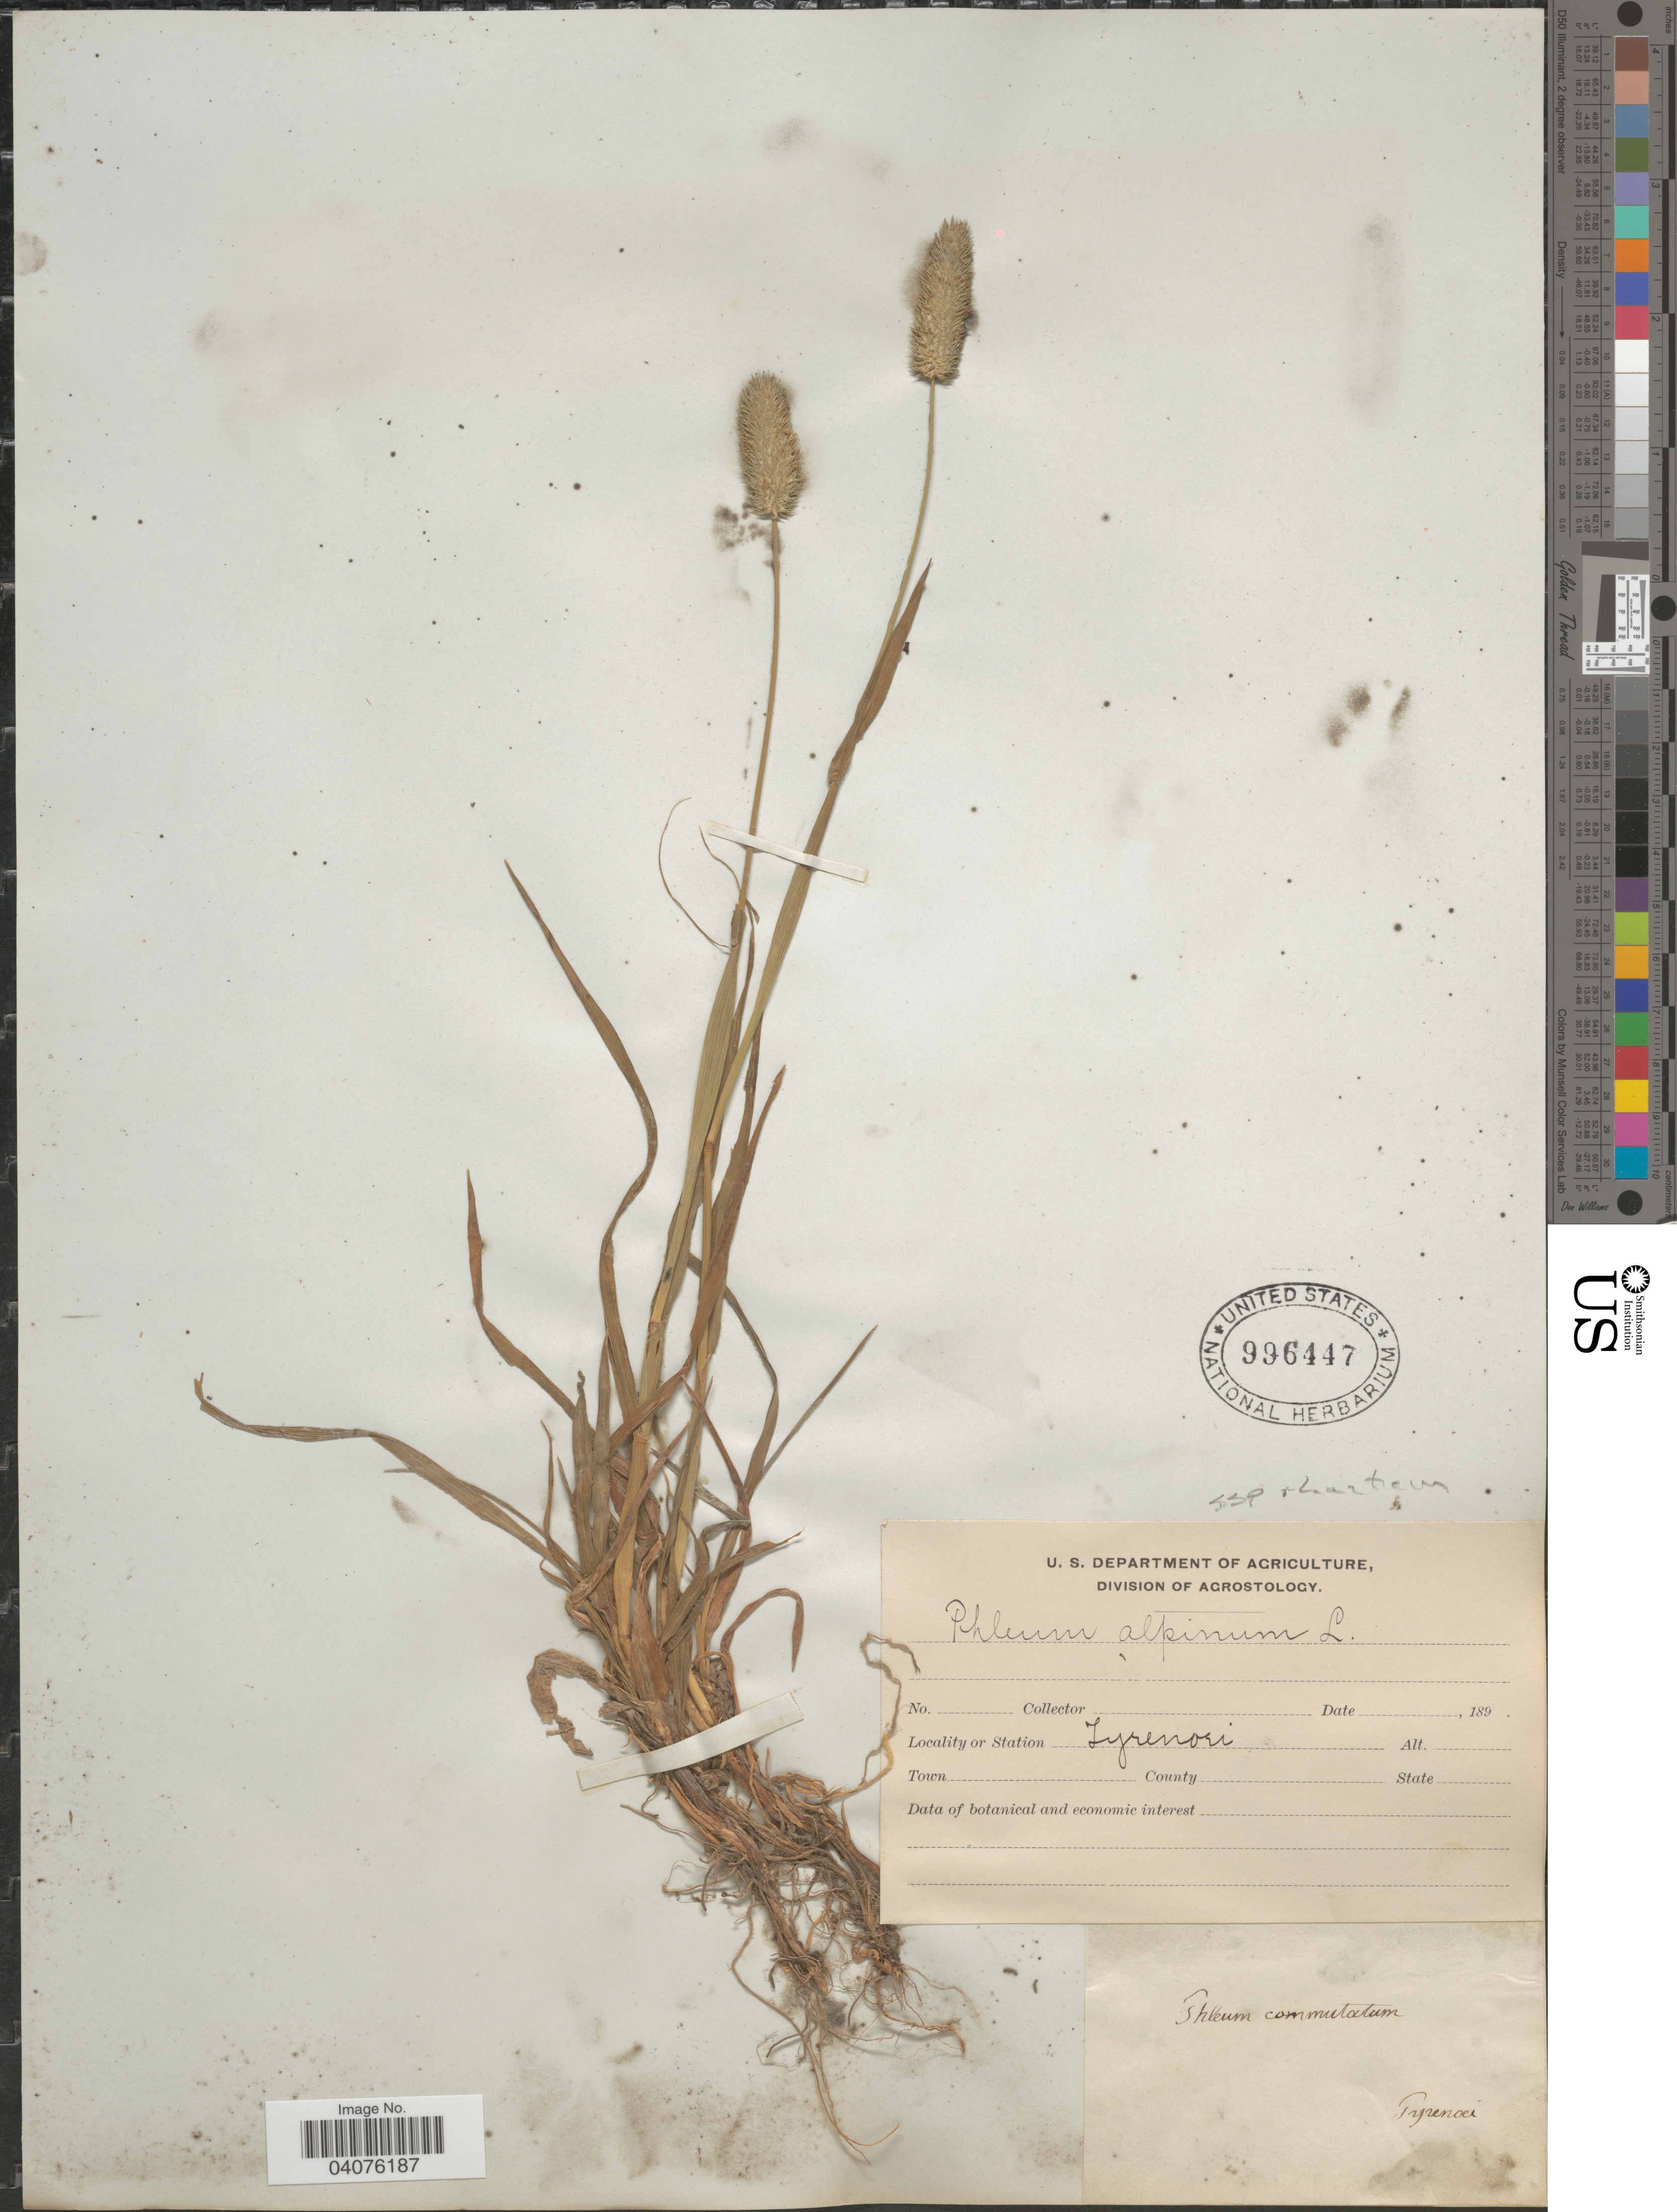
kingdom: Plantae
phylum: Tracheophyta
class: Liliopsida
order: Poales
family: Poaceae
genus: Phleum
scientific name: Phleum alpinum subsp. rhaeticum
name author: Humphries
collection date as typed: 189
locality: Lyrenori. Pyrenoei.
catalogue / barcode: US 996447